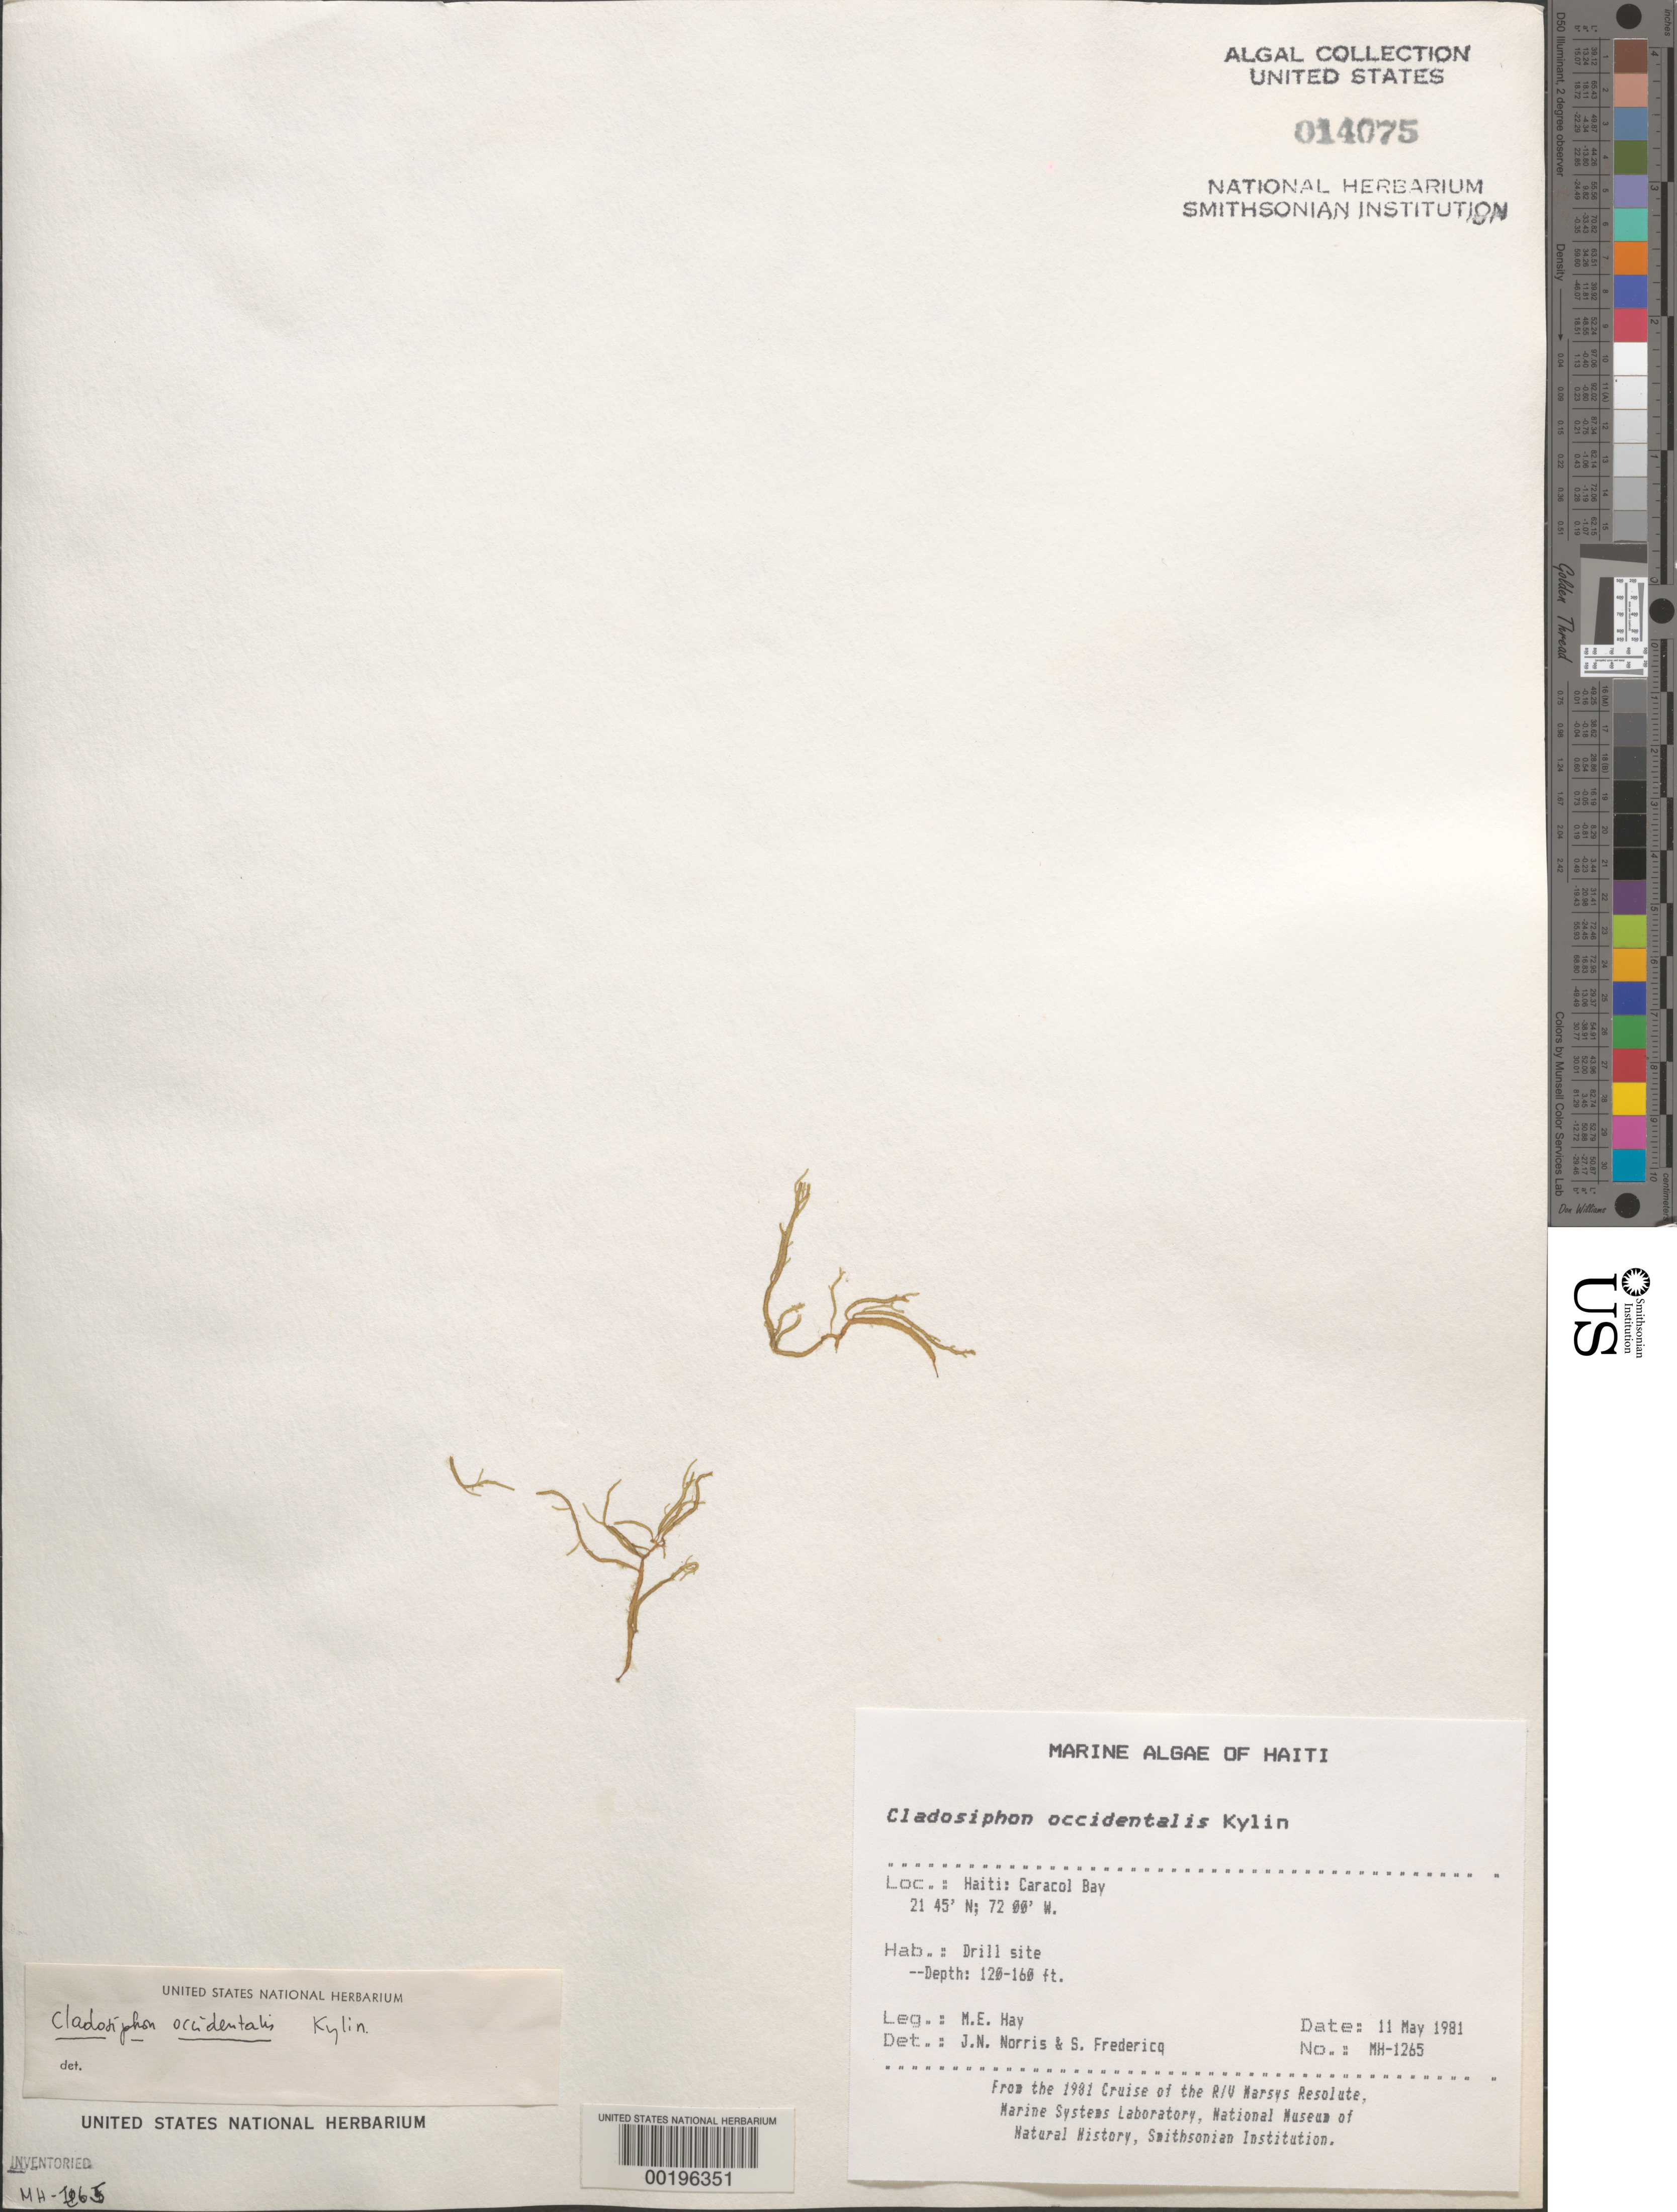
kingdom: Chromista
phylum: Ochrophyta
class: Phaeophyceae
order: Ectocarpales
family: Chordariaceae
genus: Cladosiphon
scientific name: Cladosiphon occidentalis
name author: Kylin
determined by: Norris, J. N.; Fredericq, S.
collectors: M. E. Hay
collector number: MEH-1265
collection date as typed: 11 May 1981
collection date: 1981-05-11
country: Haiti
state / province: Nord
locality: Caracol Bay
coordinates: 21 45'N, 72 00'W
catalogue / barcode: US 14075